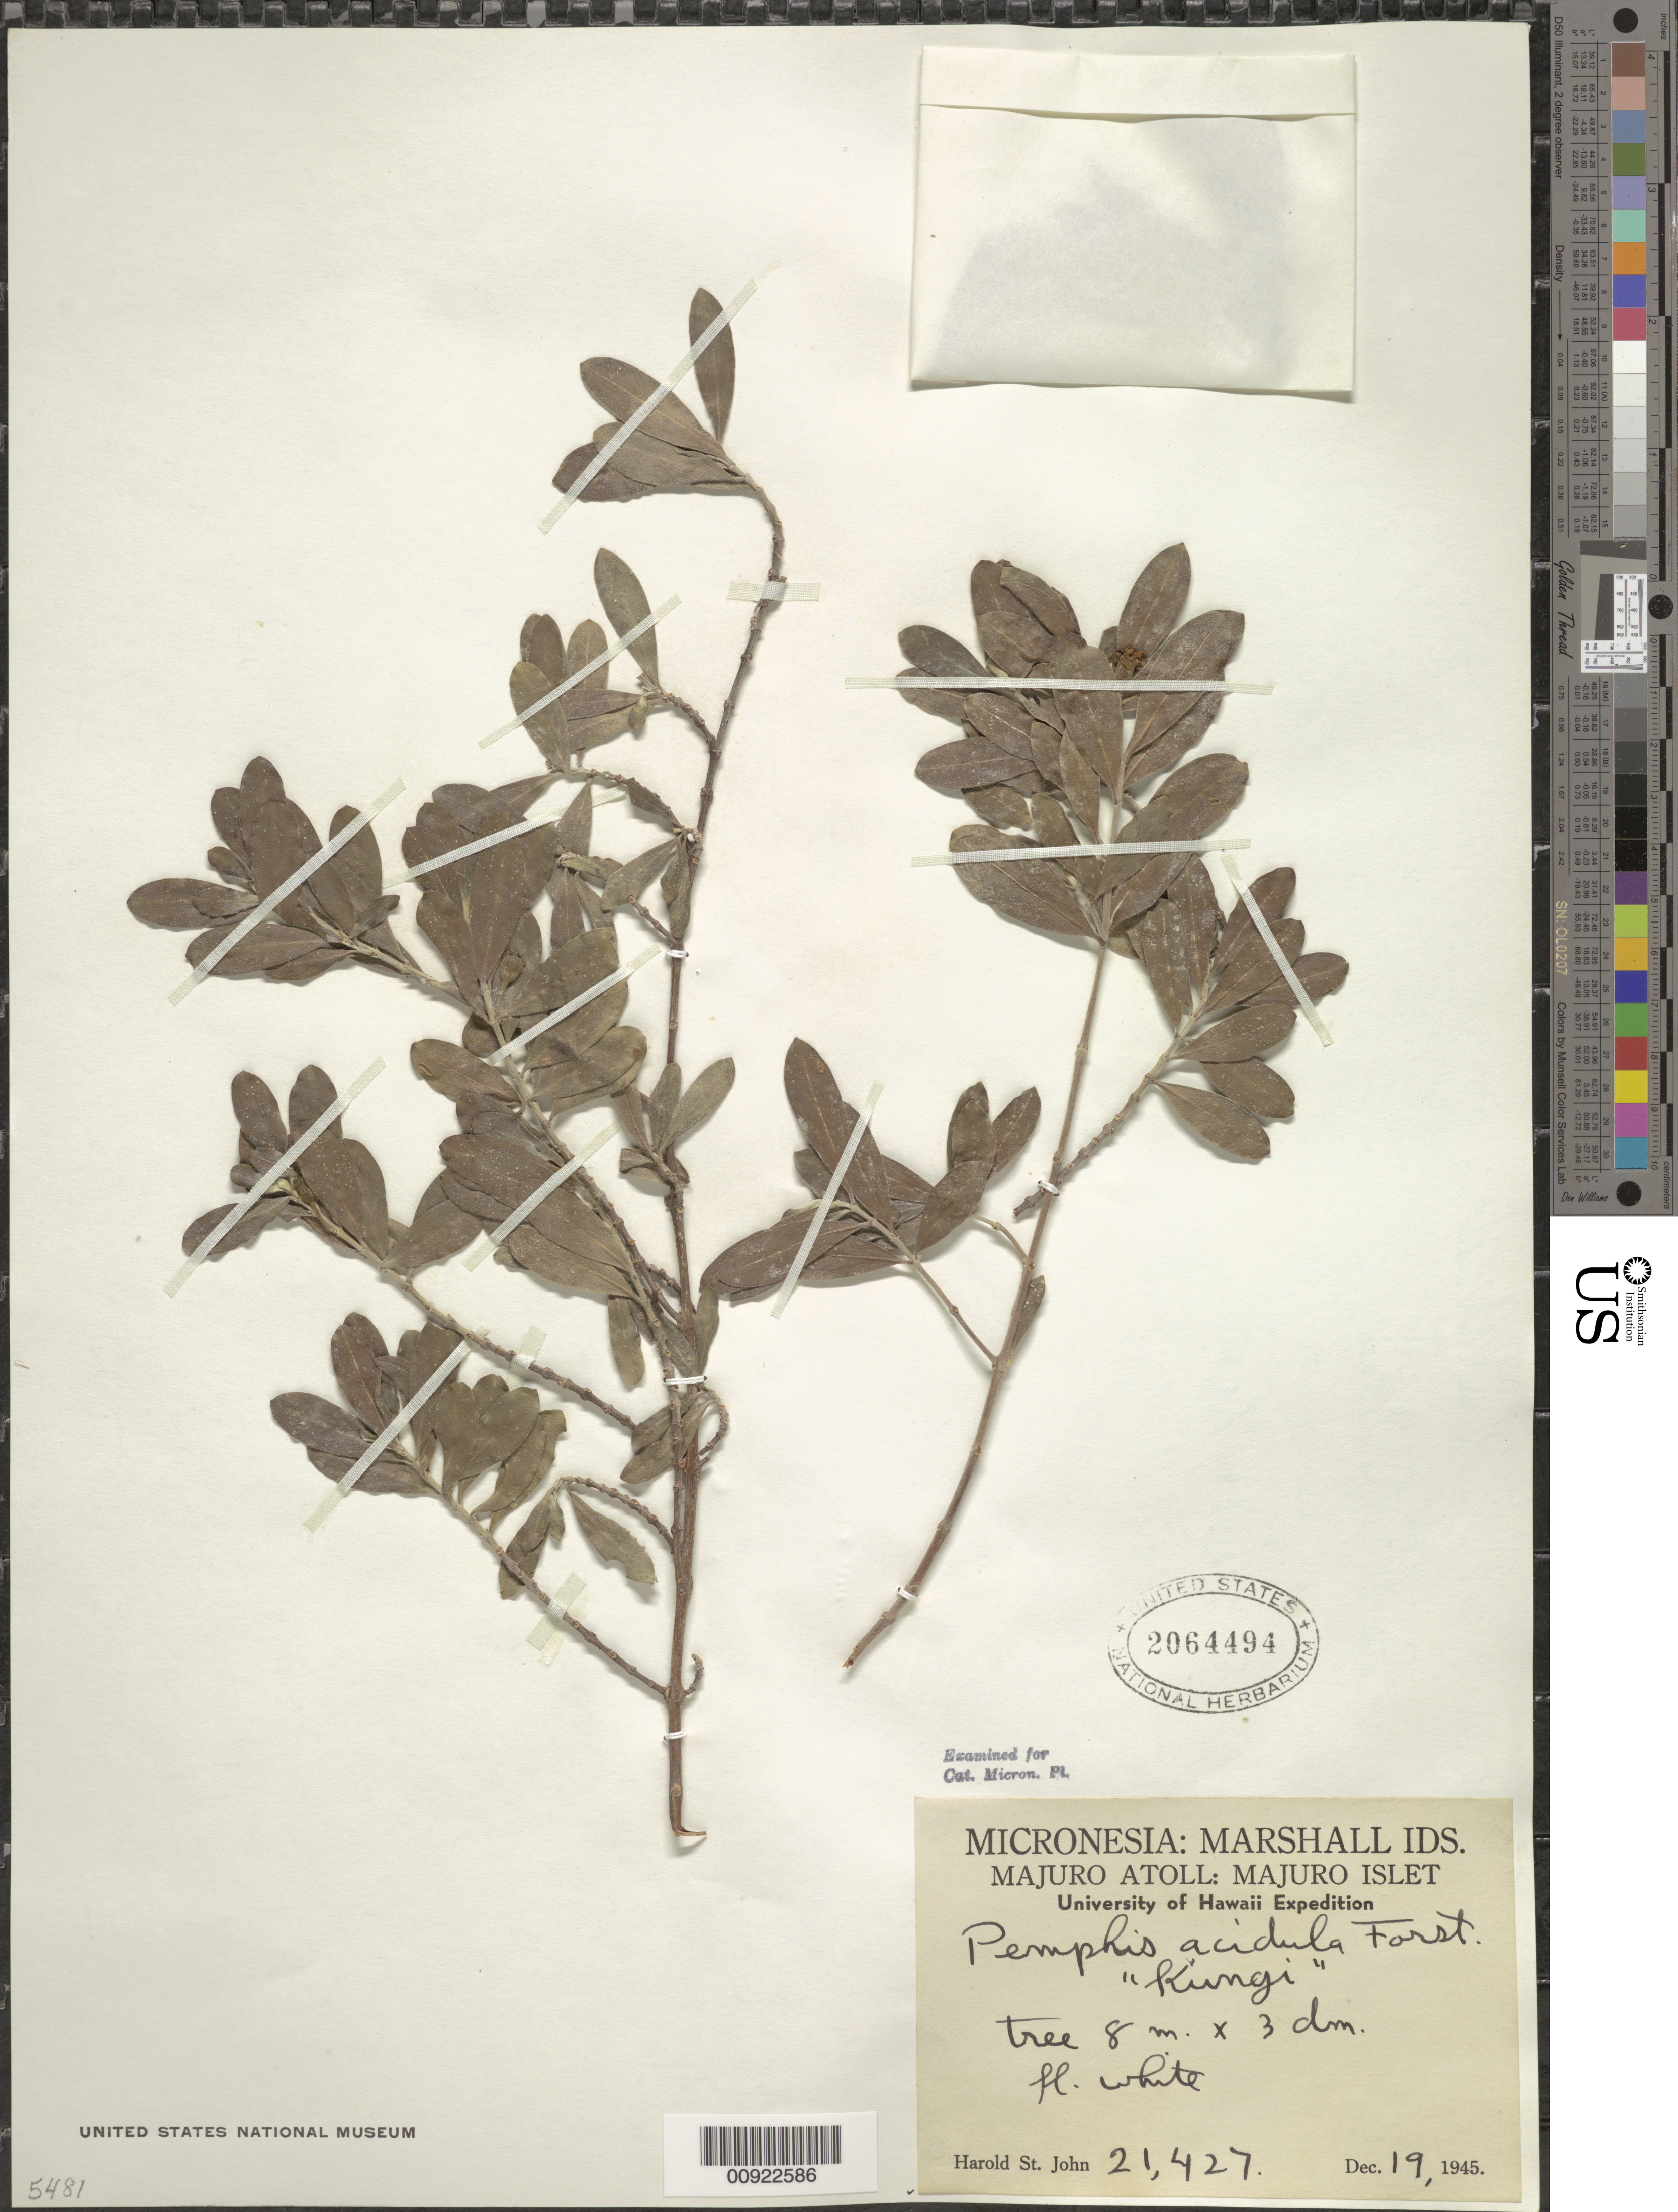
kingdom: Plantae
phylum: Tracheophyta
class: Magnoliopsida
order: Myrtales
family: Lythraceae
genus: Pemphis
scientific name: Pemphis acidula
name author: J.R. Forst. & G. Forst.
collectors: H. St. John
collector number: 21427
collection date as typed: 19 Dec 1945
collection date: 1945-12-19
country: Marshall Islands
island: Majuro Atoll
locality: Majuro Islet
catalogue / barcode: US 2064494